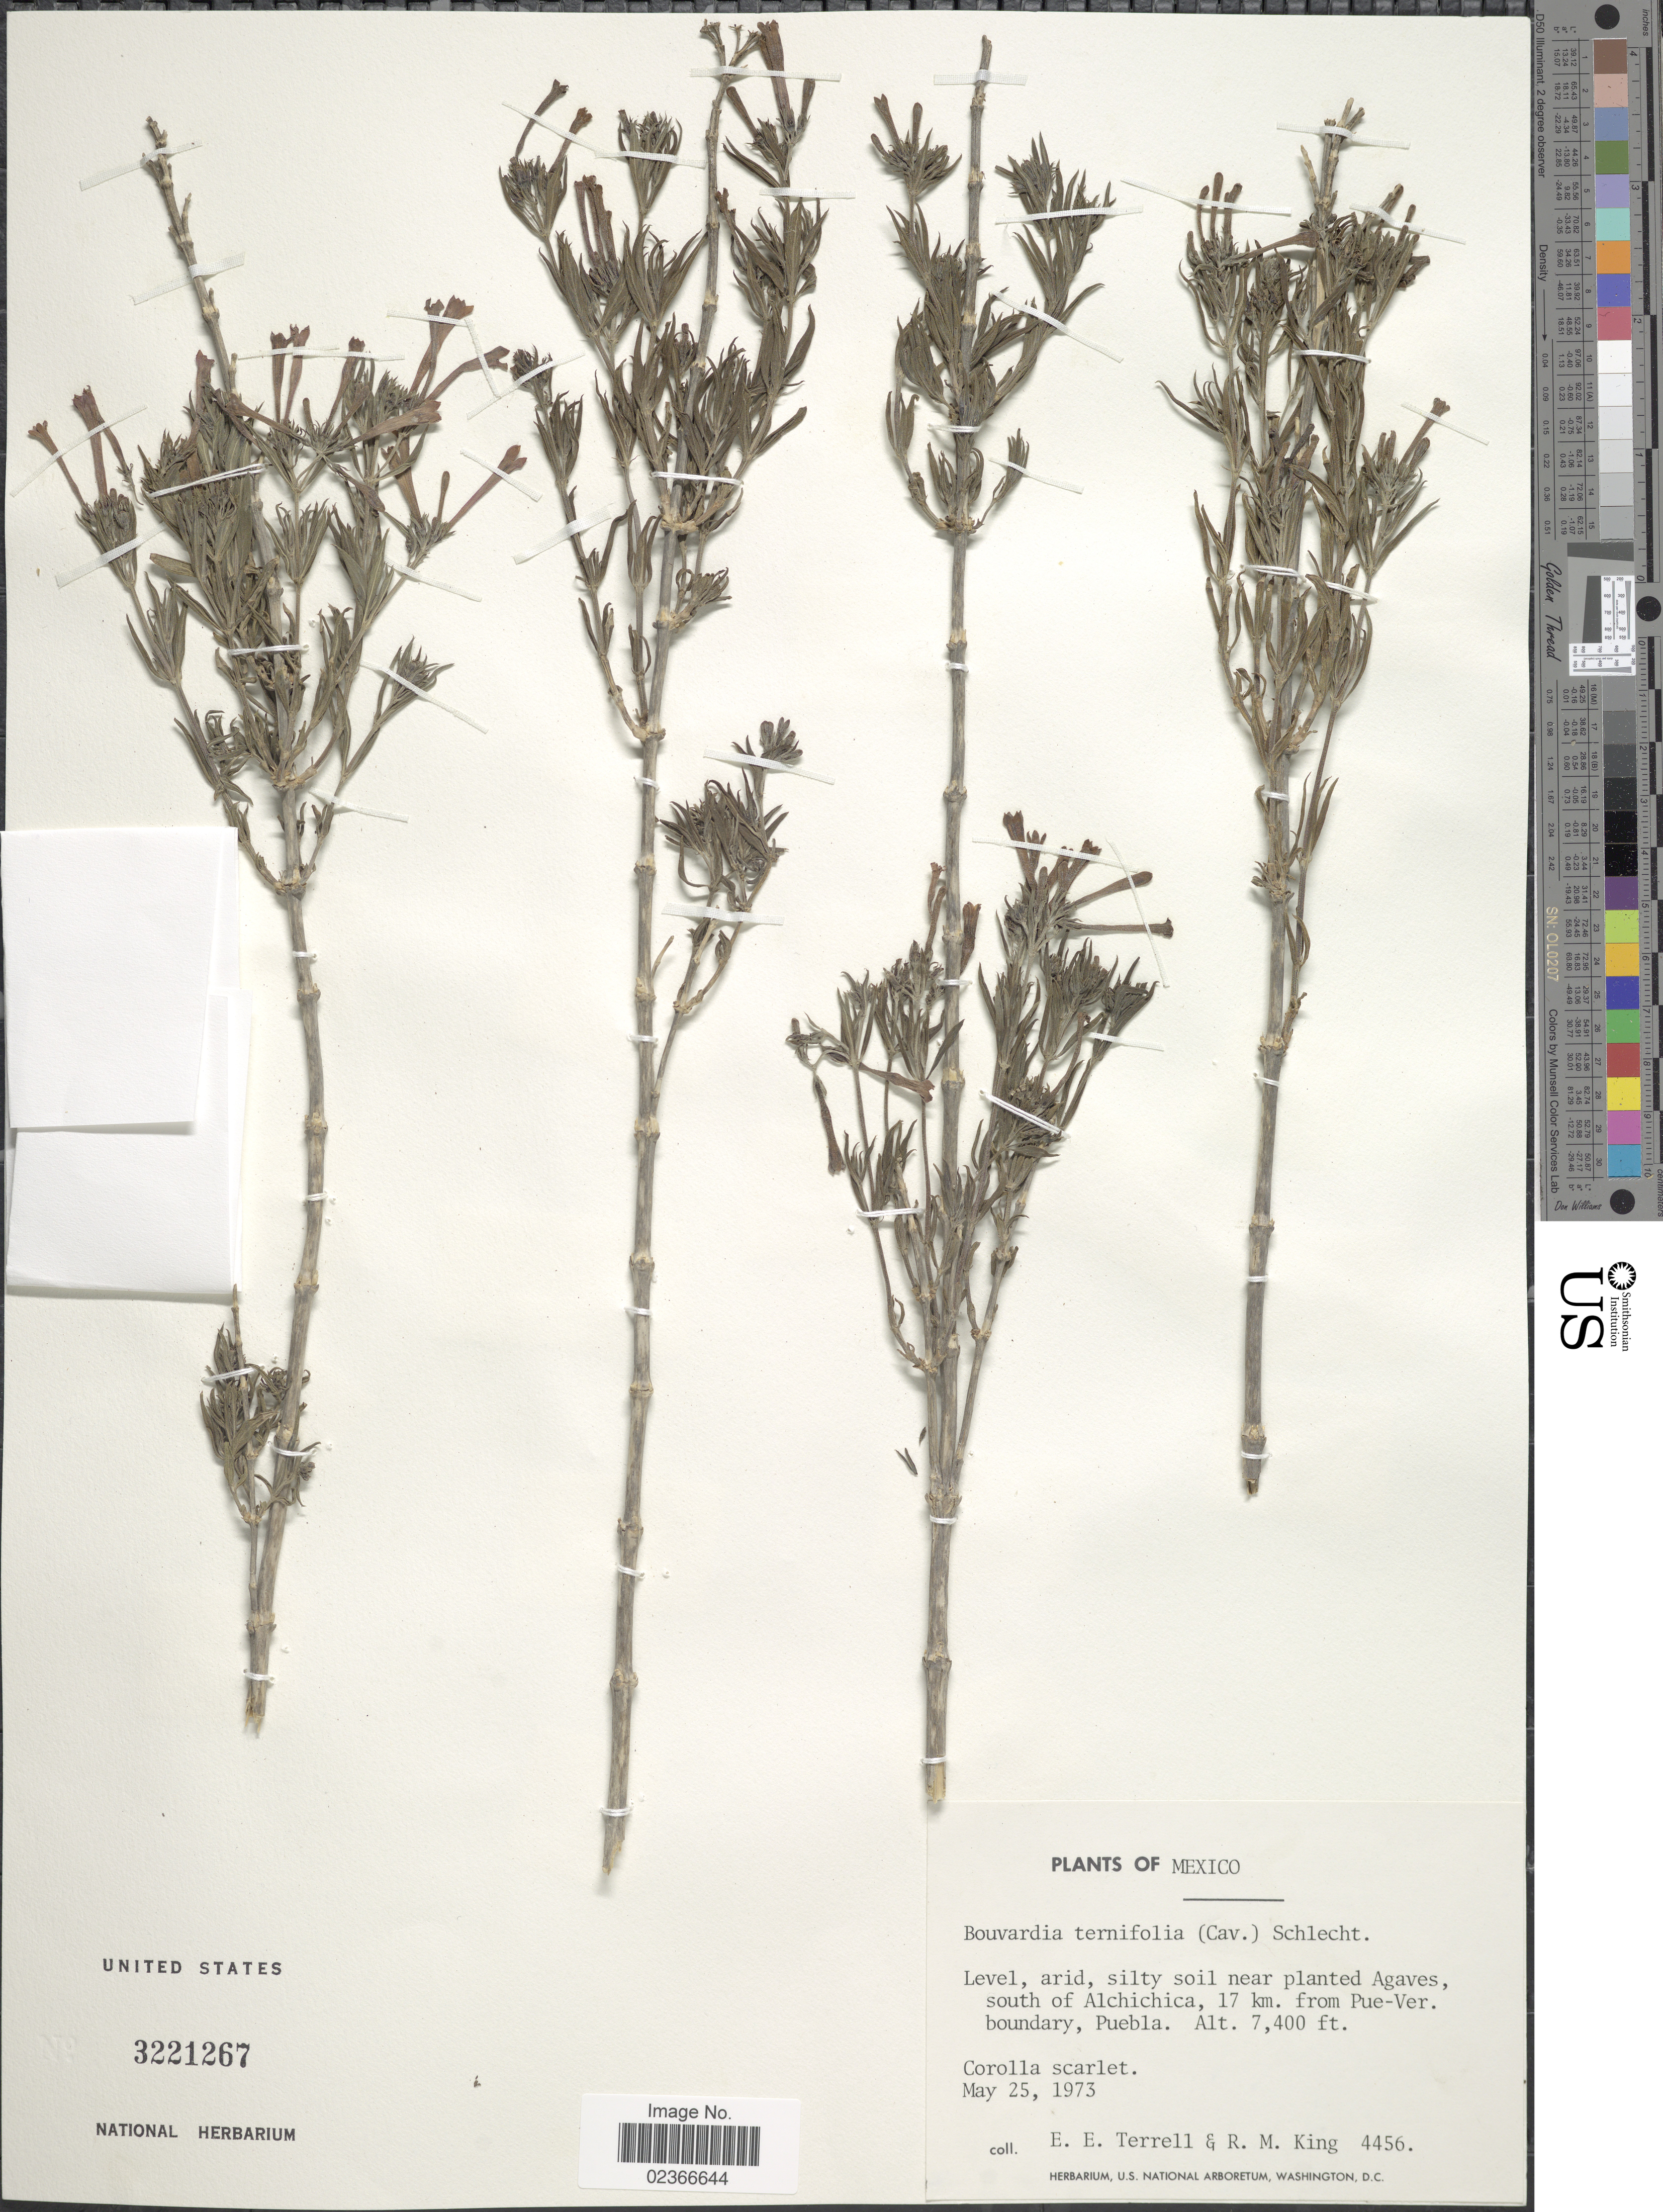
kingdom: Plantae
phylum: Tracheophyta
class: Magnoliopsida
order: Gentianales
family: Rubiaceae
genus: Bouvardia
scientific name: Bouvardia ternifolia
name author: (Cav.) Schltdl.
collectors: E. E. Terrell & R. M. King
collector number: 4456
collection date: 1973-05-25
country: Mexico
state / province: Puebla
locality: Near planted Agaves, south of Alchichica, 17 km. from Pue-Ver. boundary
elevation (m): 2256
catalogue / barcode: US 3221267